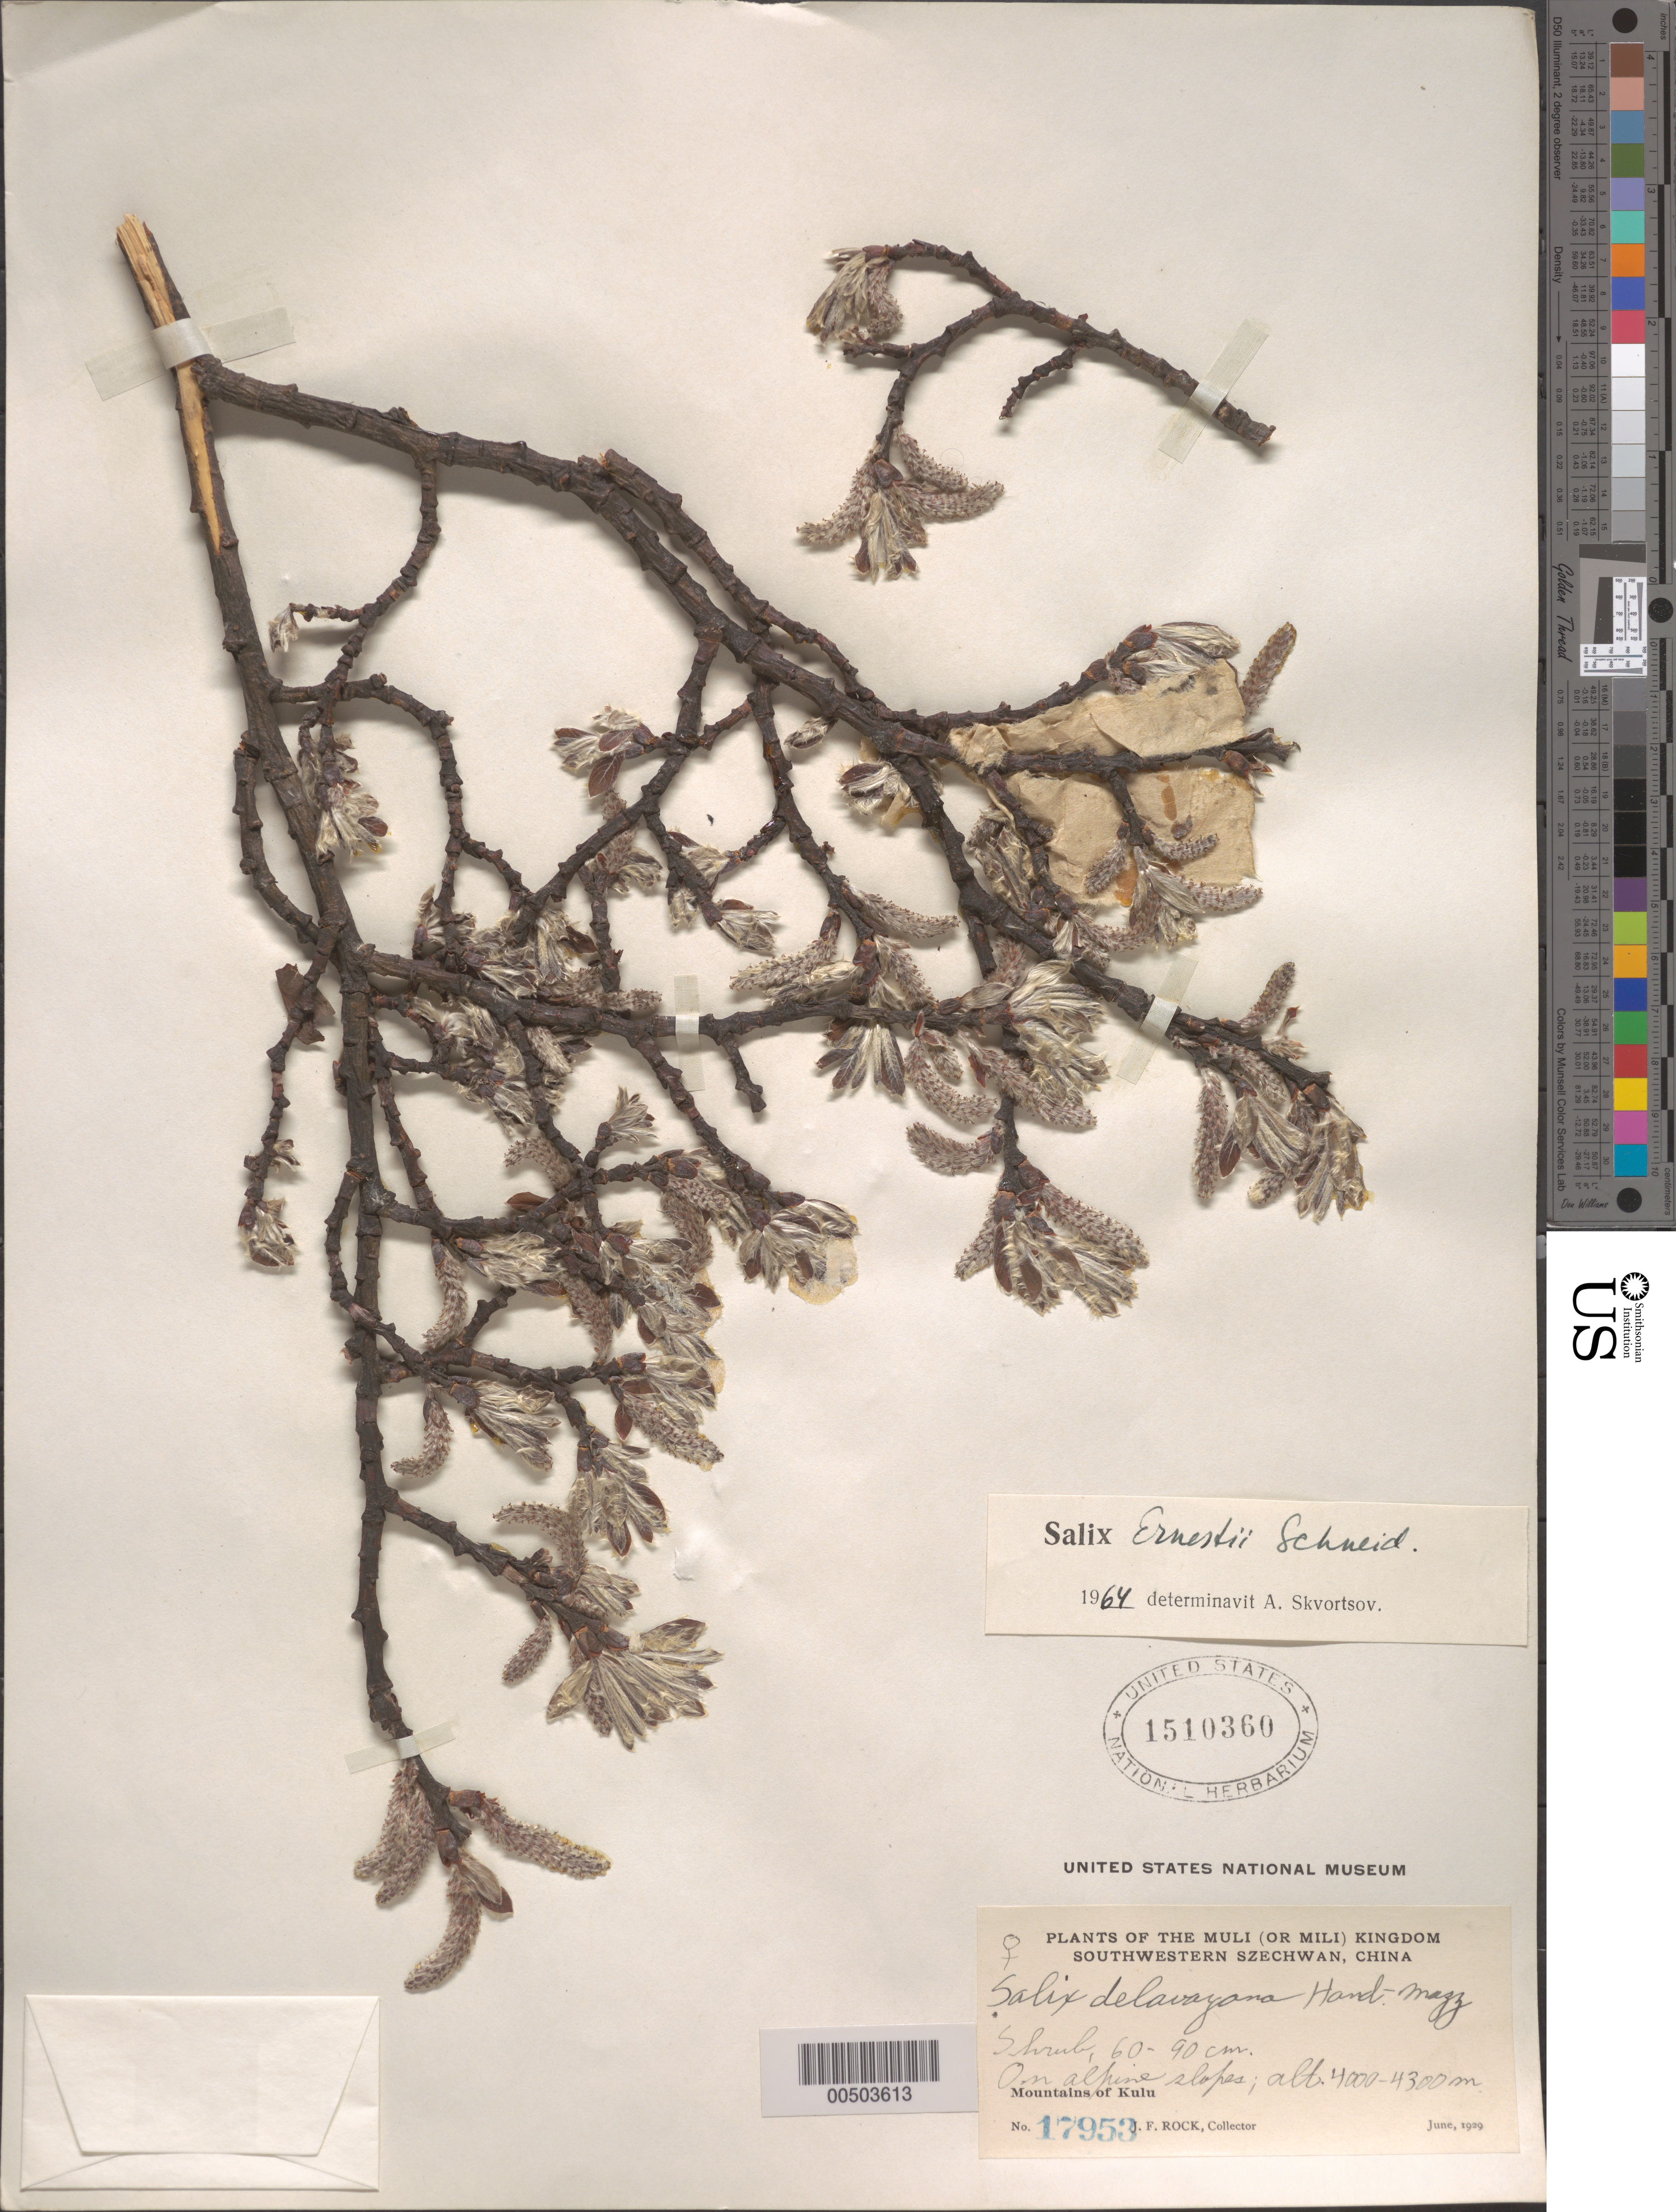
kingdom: Plantae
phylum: Tracheophyta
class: Magnoliopsida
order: Malpighiales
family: Salicaceae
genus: Salix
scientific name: Salix ernestii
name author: C.K. Schneid. in Sarg.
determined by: Skvortsov, A. K.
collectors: J. F. Rock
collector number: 17953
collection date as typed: Jun 1929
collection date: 1929-06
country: China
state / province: Sichuan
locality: On alpine slopes; Mountains of Kulu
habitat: Shrub 60-90 cm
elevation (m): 4000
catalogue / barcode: US 1510360